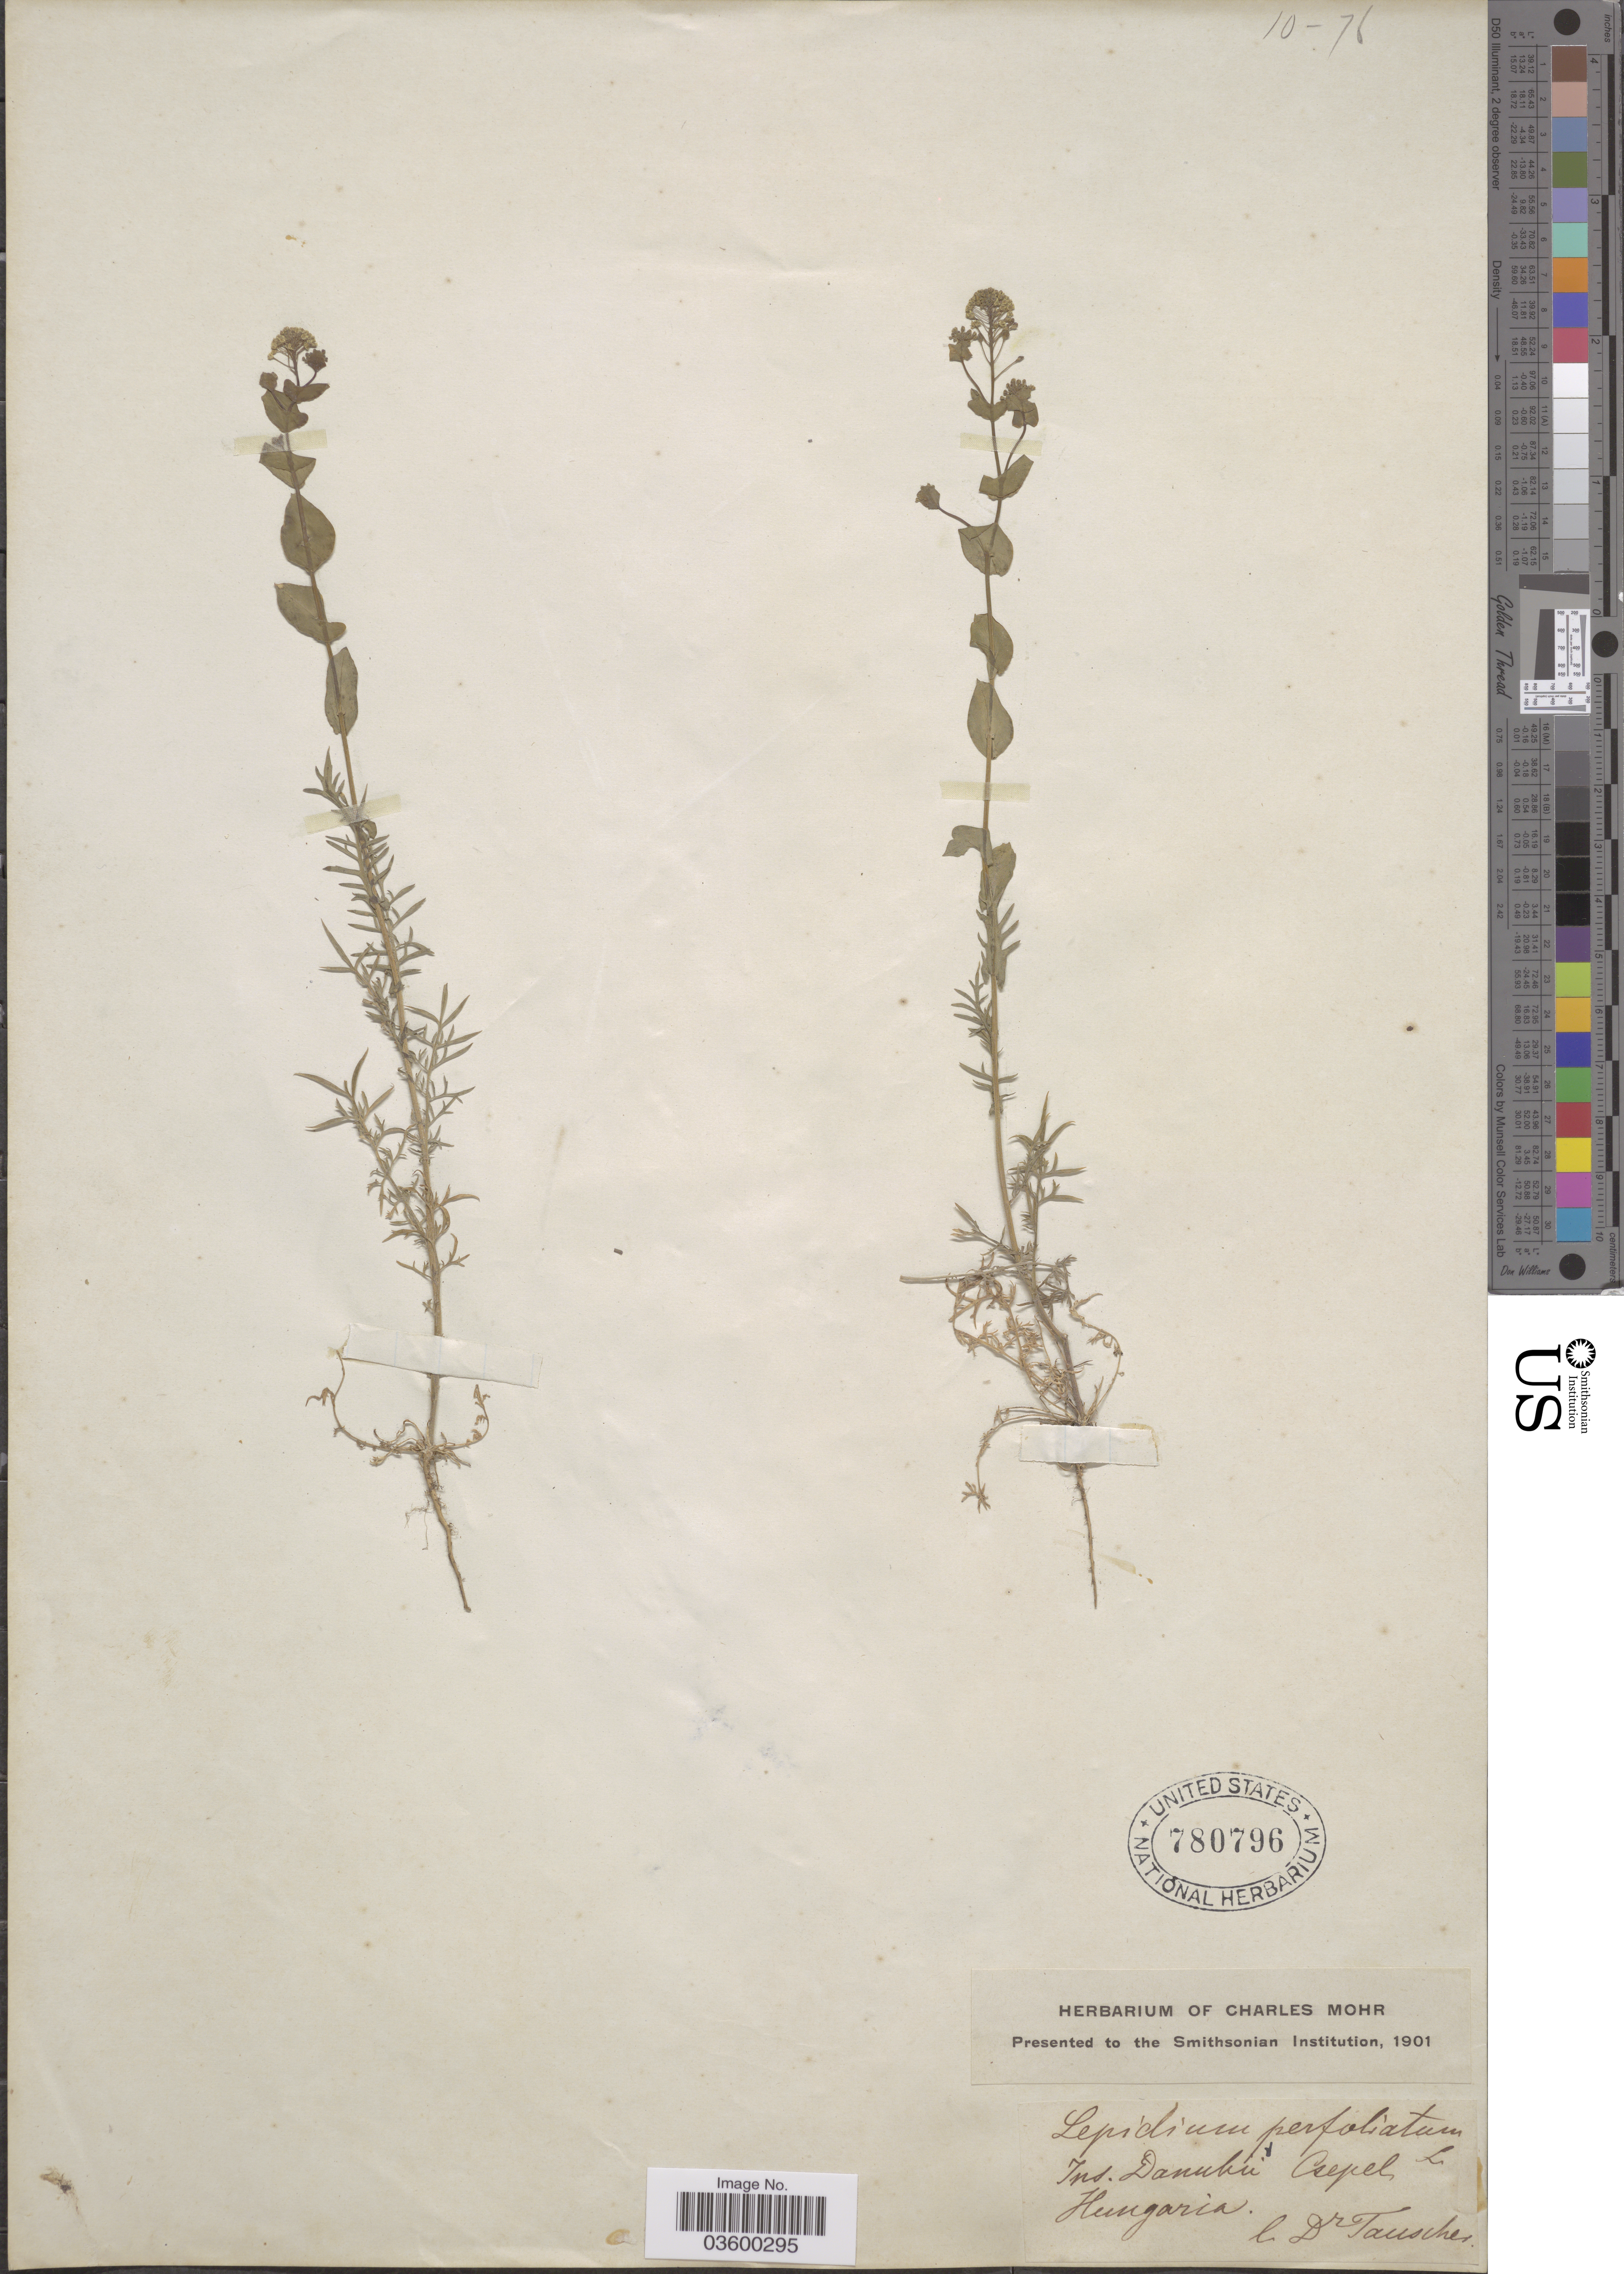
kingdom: Plantae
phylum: Tracheophyta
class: Magnoliopsida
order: Brassicales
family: Brassicaceae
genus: Lepidium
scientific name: Lepidium perfoliatum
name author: L.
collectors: Tauscher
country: Hungary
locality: Ins. Danukii Csepel.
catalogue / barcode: US 780796